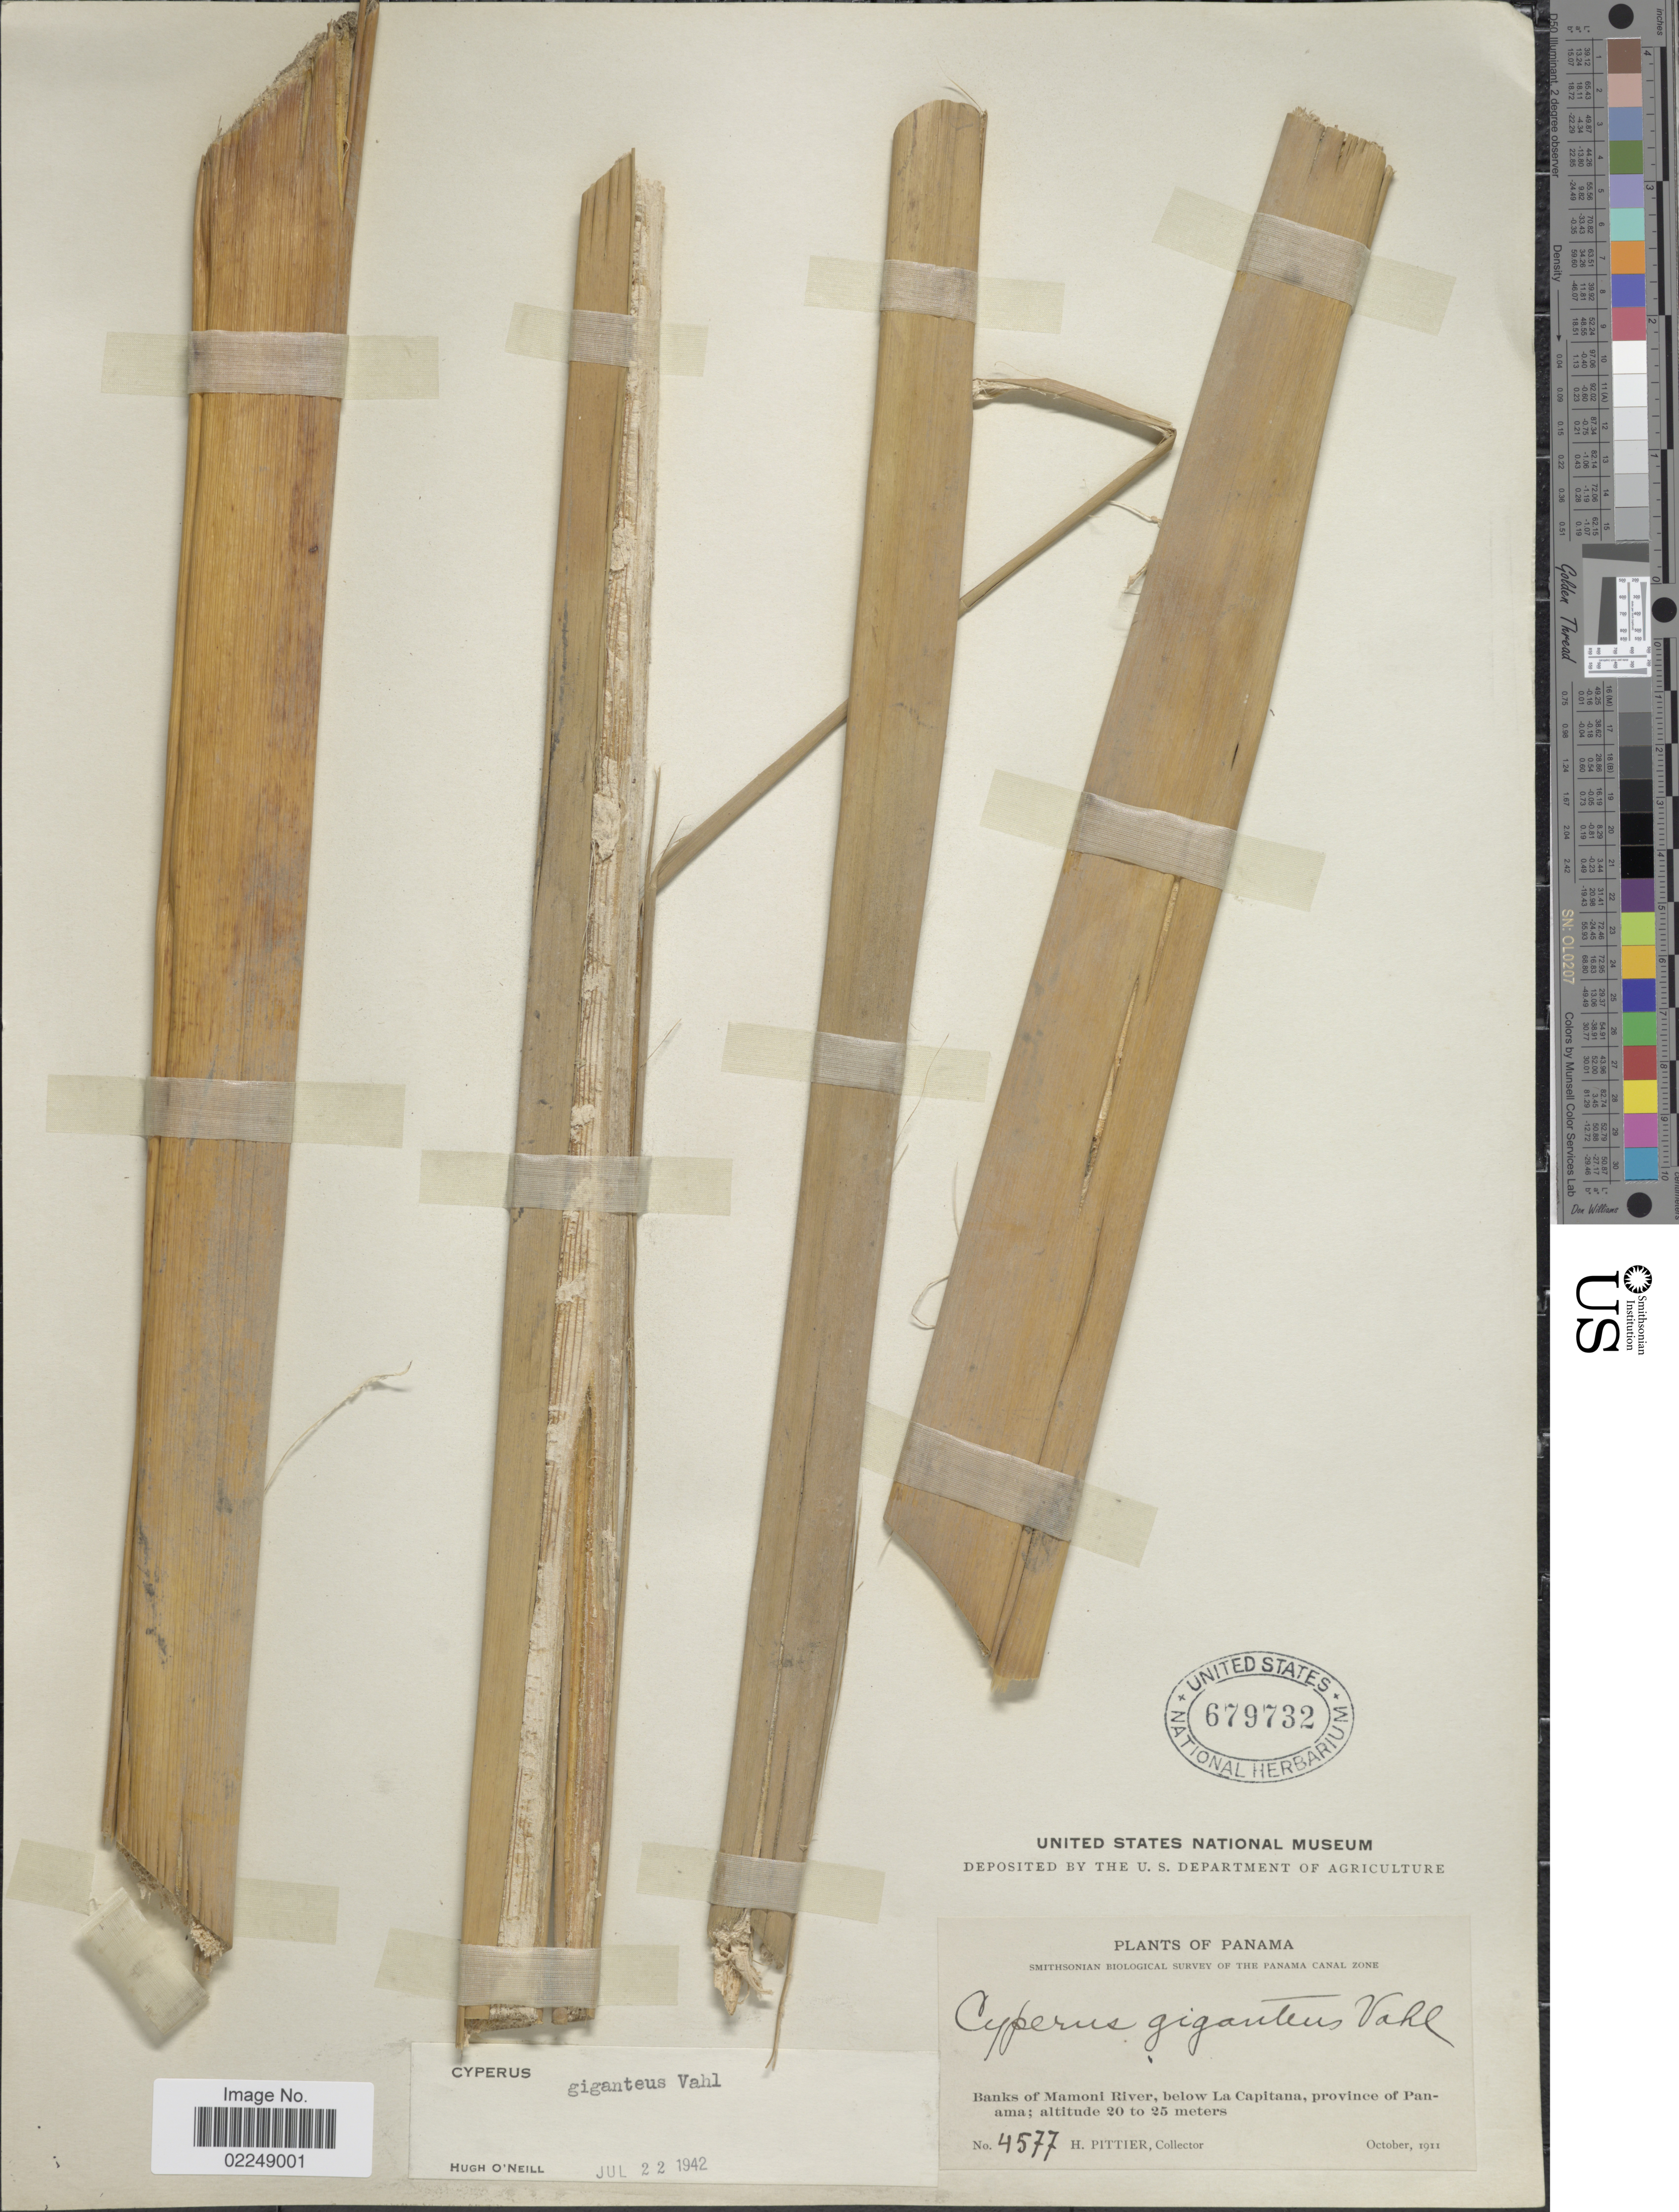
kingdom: Plantae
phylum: Tracheophyta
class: Liliopsida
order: Poales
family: Cyperaceae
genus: Cyperus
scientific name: Cyperus giganteus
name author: Vahl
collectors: H. F. Pittier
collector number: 4577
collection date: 1911-10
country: Panama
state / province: Panamá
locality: Banks of Mamoni River, below La Capitana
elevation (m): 20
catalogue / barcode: US 679732